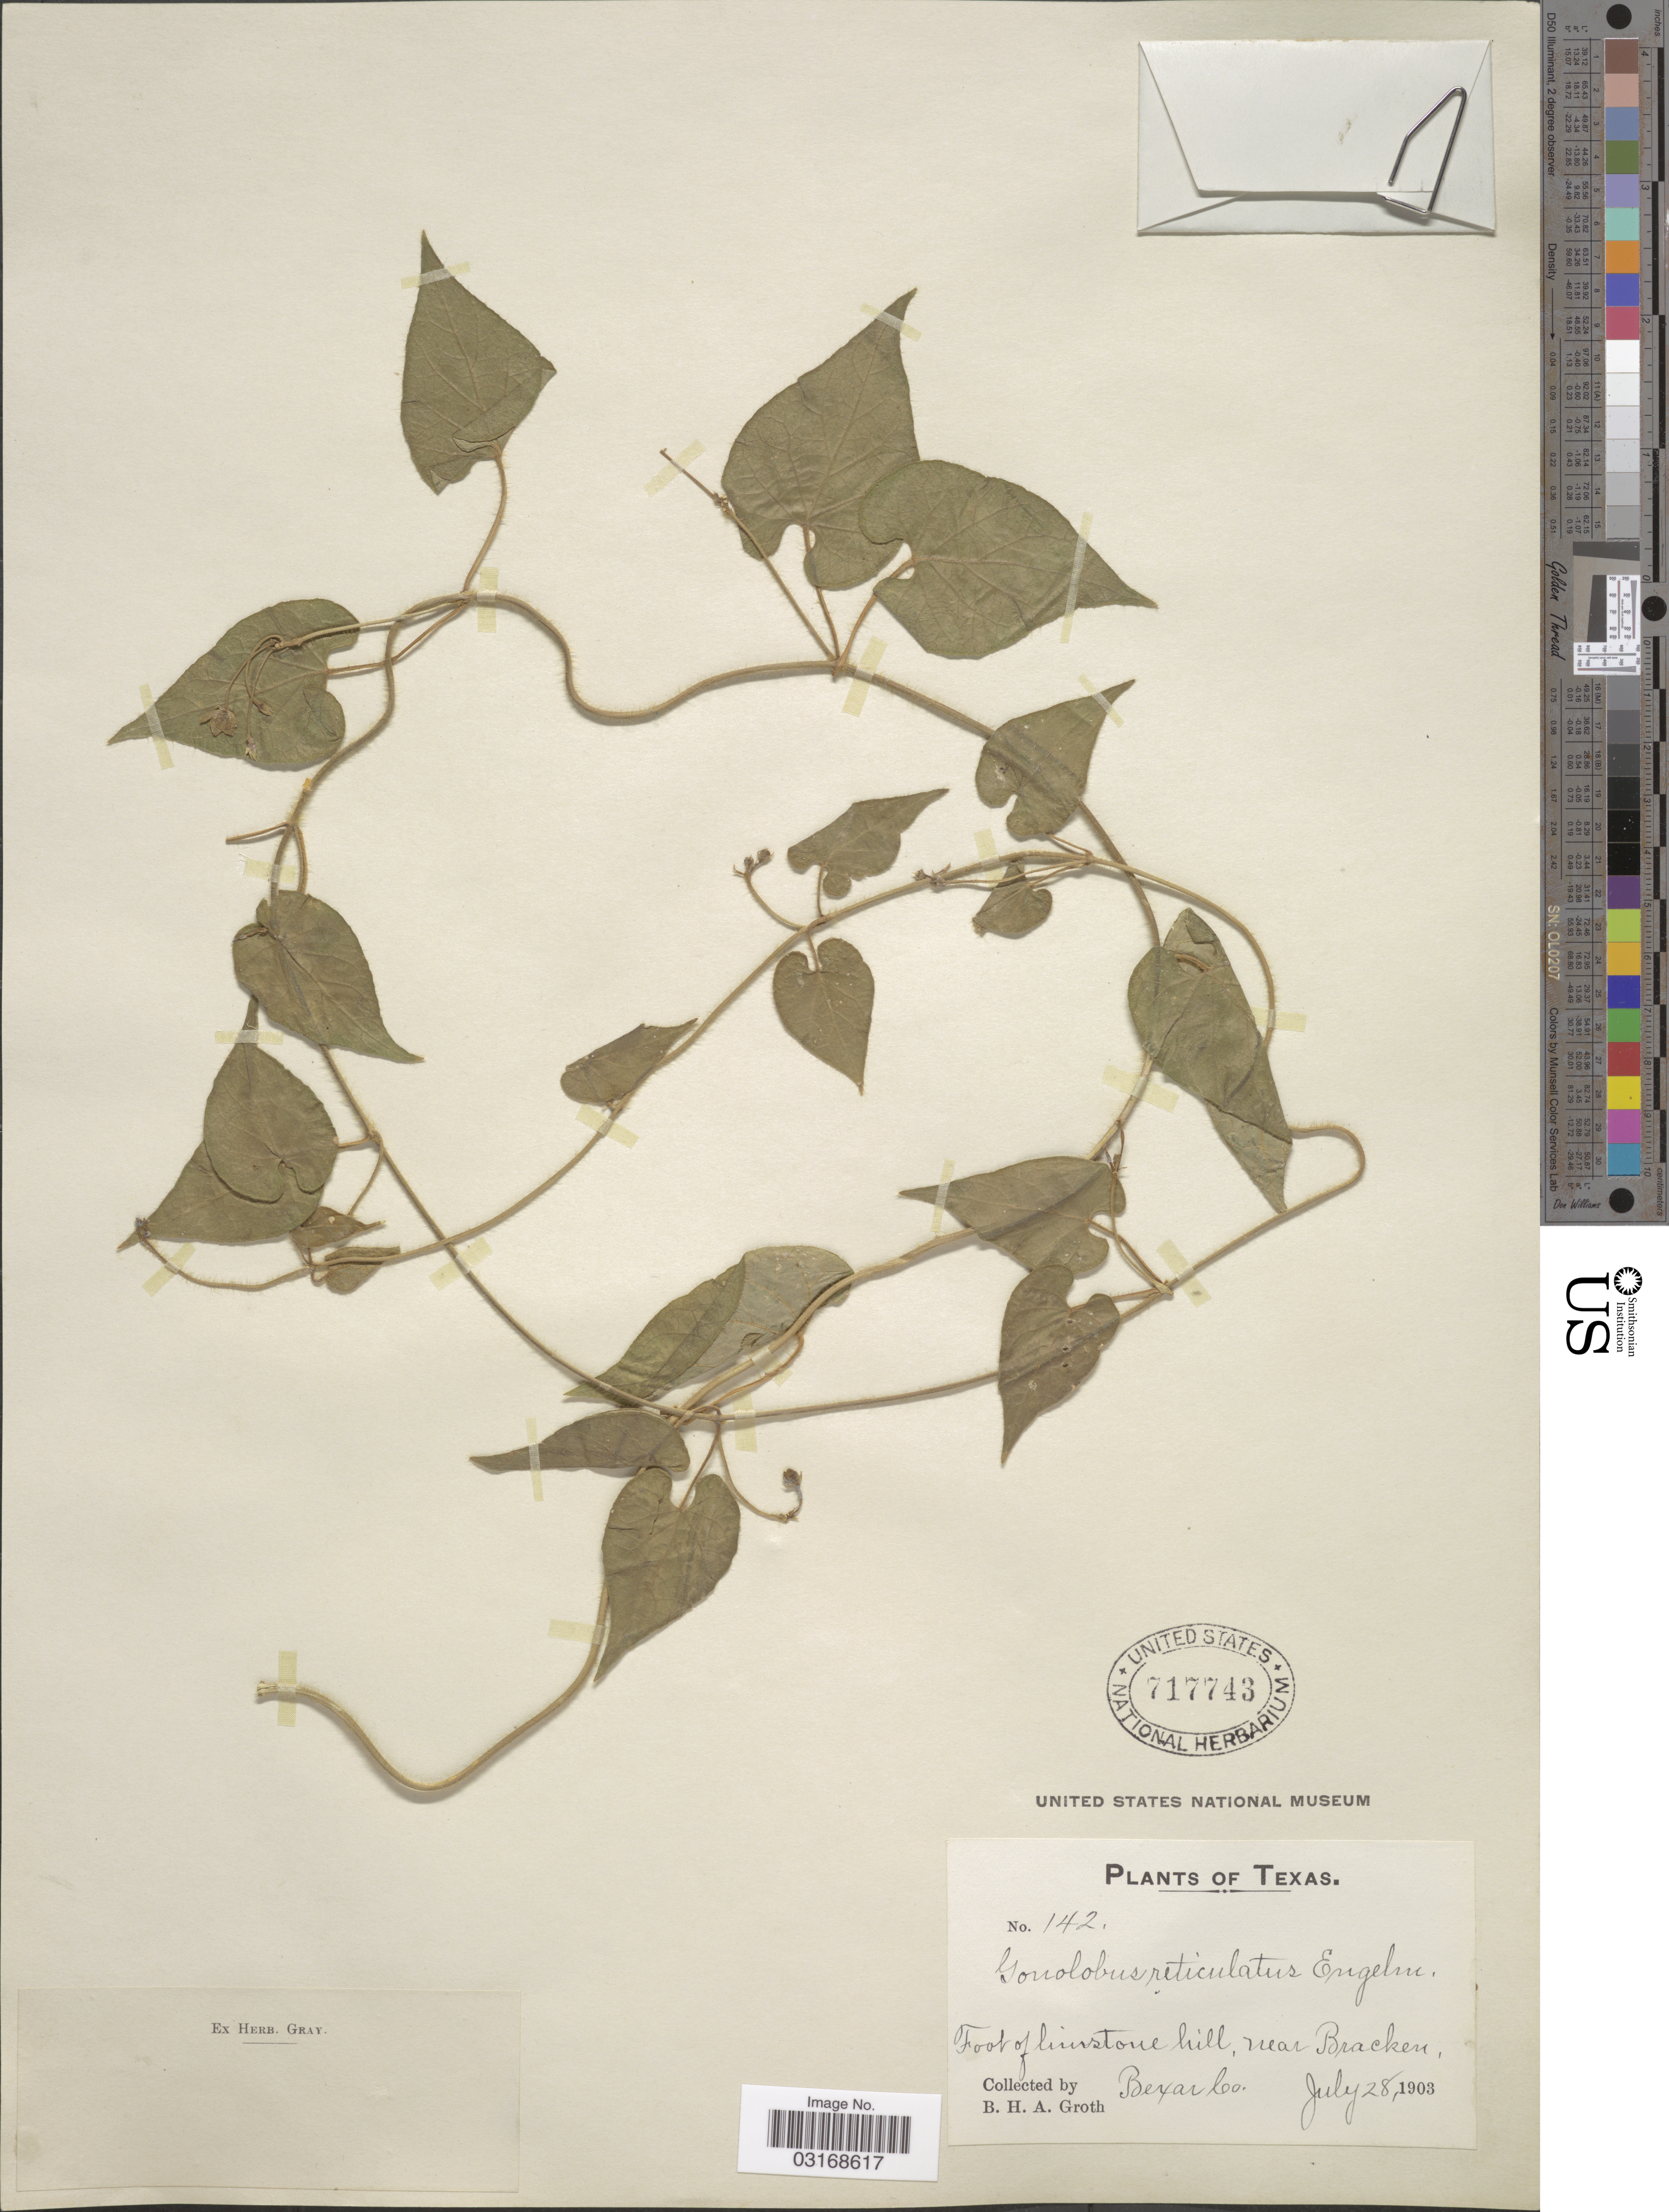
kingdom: Plantae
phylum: Tracheophyta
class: Magnoliopsida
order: Gentianales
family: Apocynaceae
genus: Matelea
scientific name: Matelea reticulata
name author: (Engelm. ex A. Gray) Woodson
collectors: B. Groth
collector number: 142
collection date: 1903-07-28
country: United States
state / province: Texas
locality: Foot of limestone hill, near Bracken, Bexar Co.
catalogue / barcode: US 717743